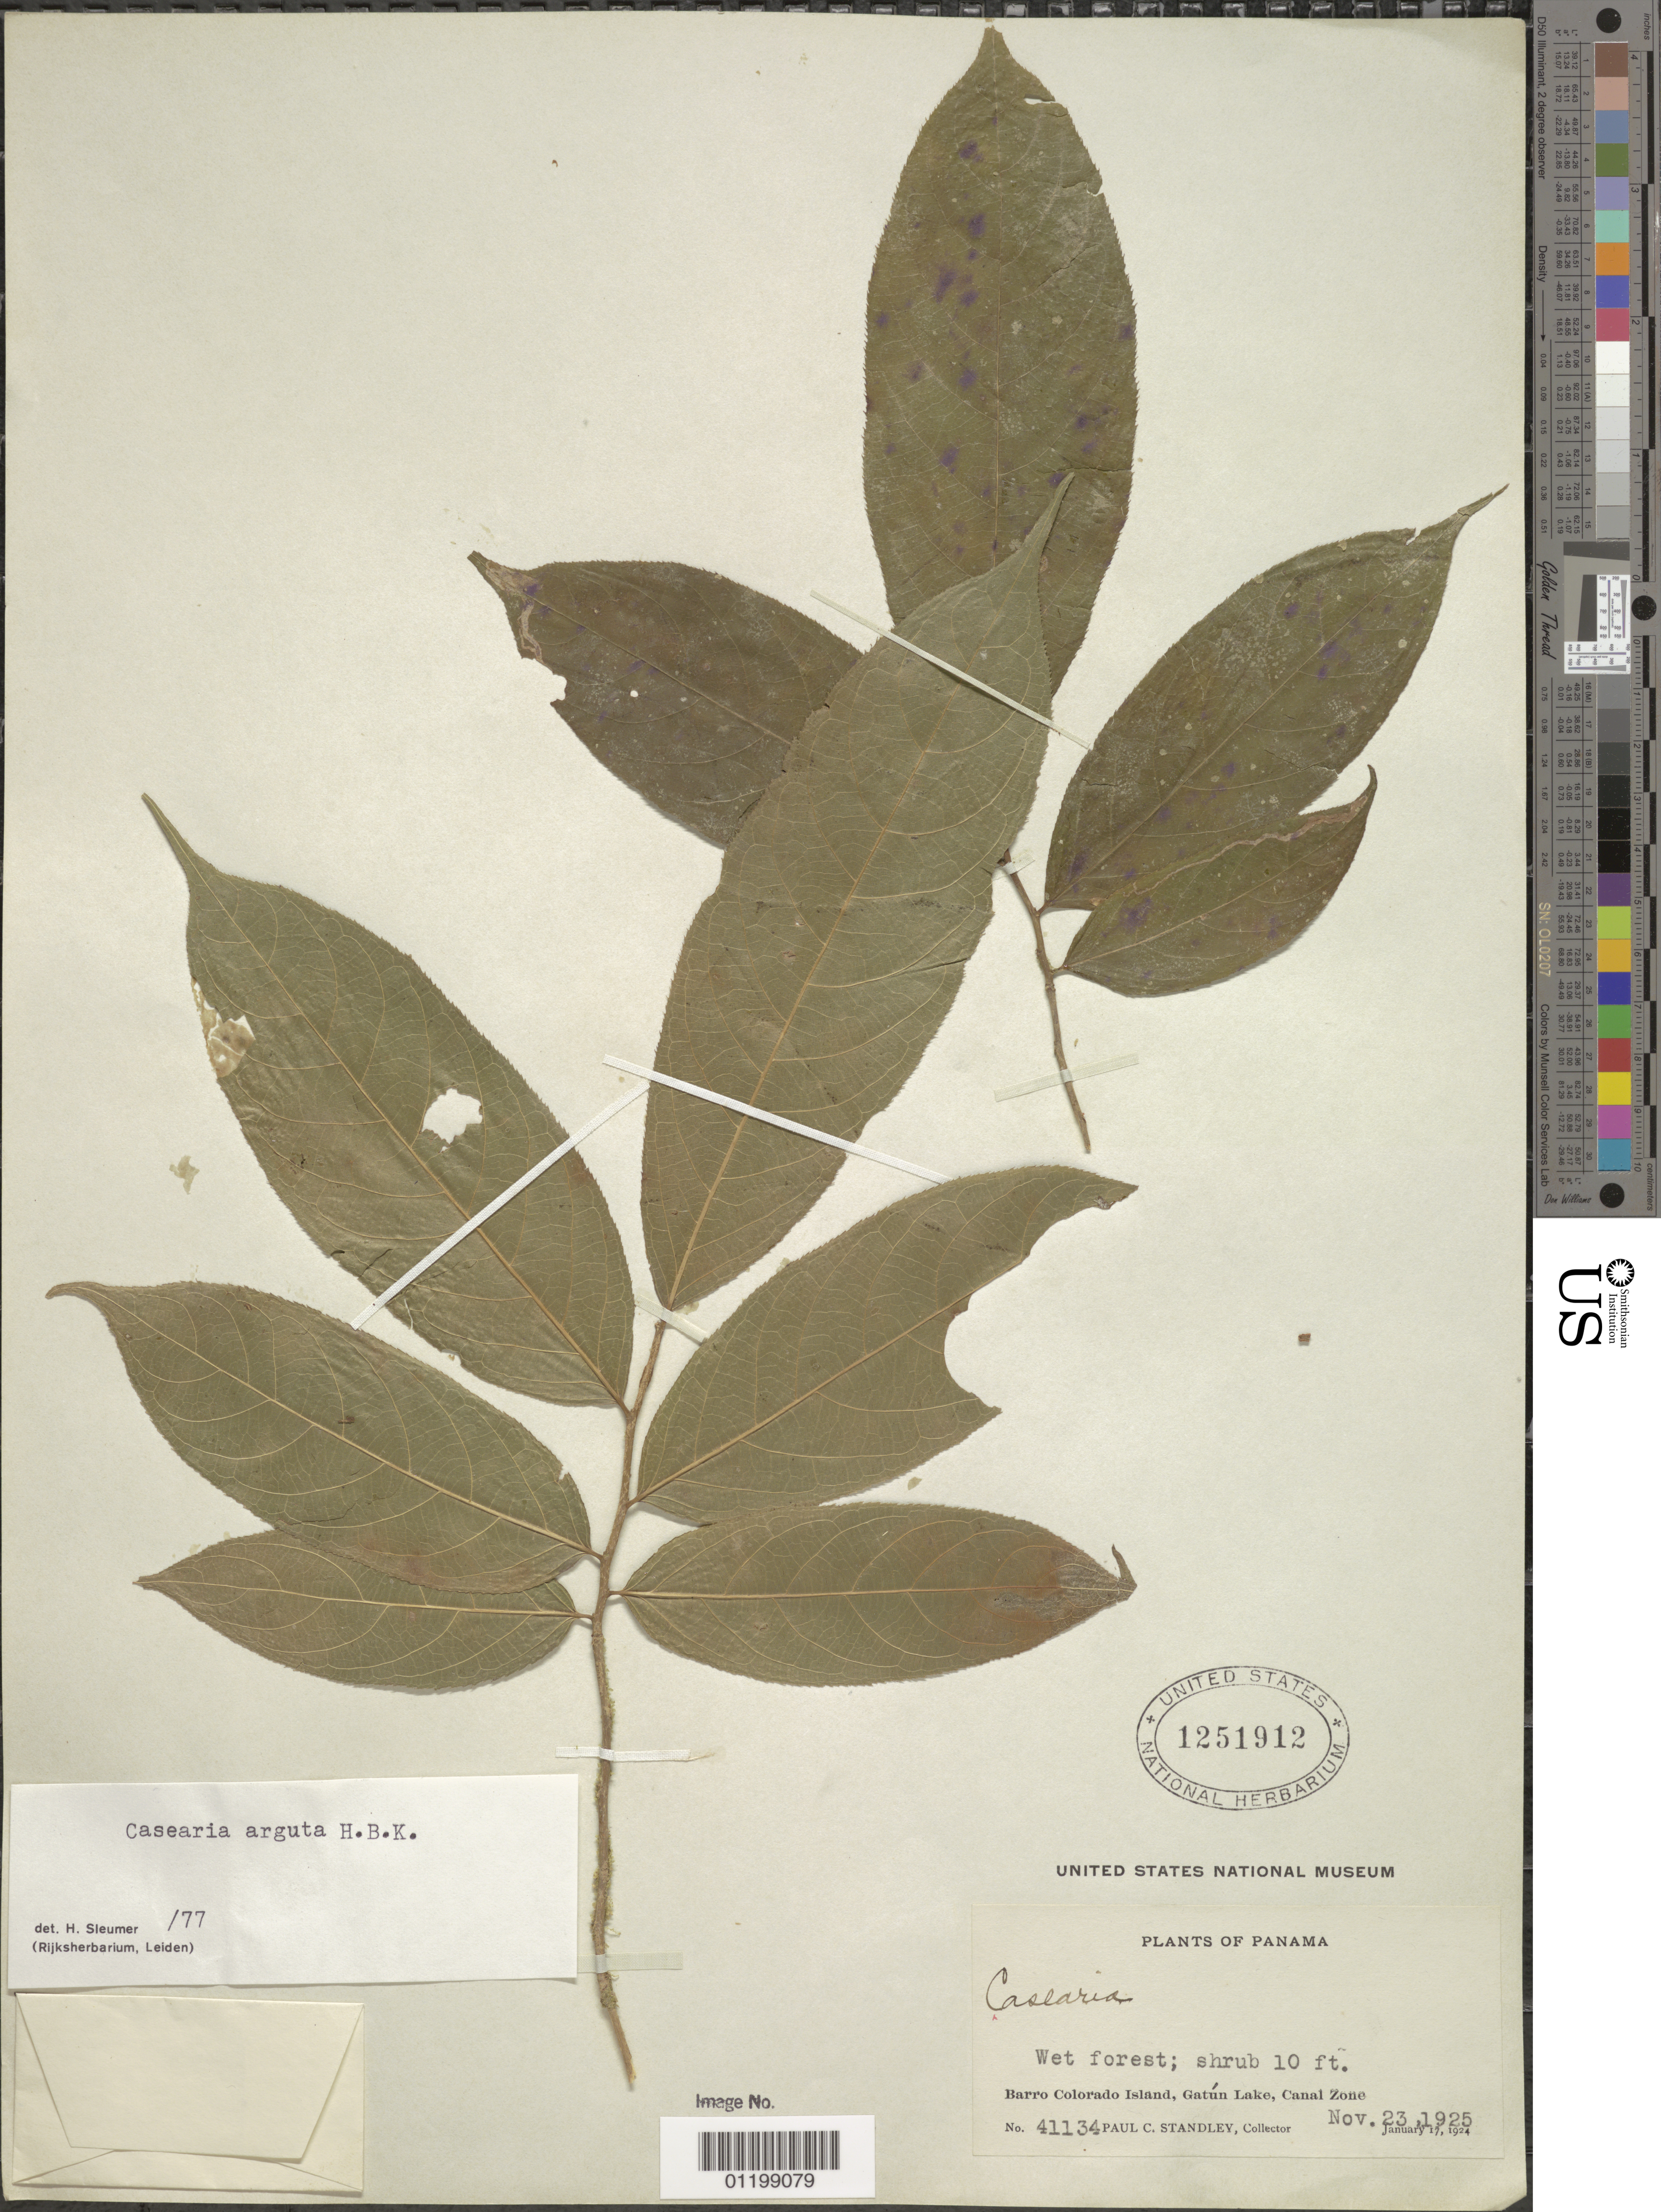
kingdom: Plantae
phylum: Tracheophyta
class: Magnoliopsida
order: Malpighiales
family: Salicaceae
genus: Casearia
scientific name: Casearia arguta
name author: Kunth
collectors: P. C. Standley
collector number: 41134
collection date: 1925-11-23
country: Panama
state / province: Panamá Oeste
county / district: Canal Zone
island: Barro Colorado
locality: Barro Colorado Island, Gatun Lake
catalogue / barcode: US 1251912